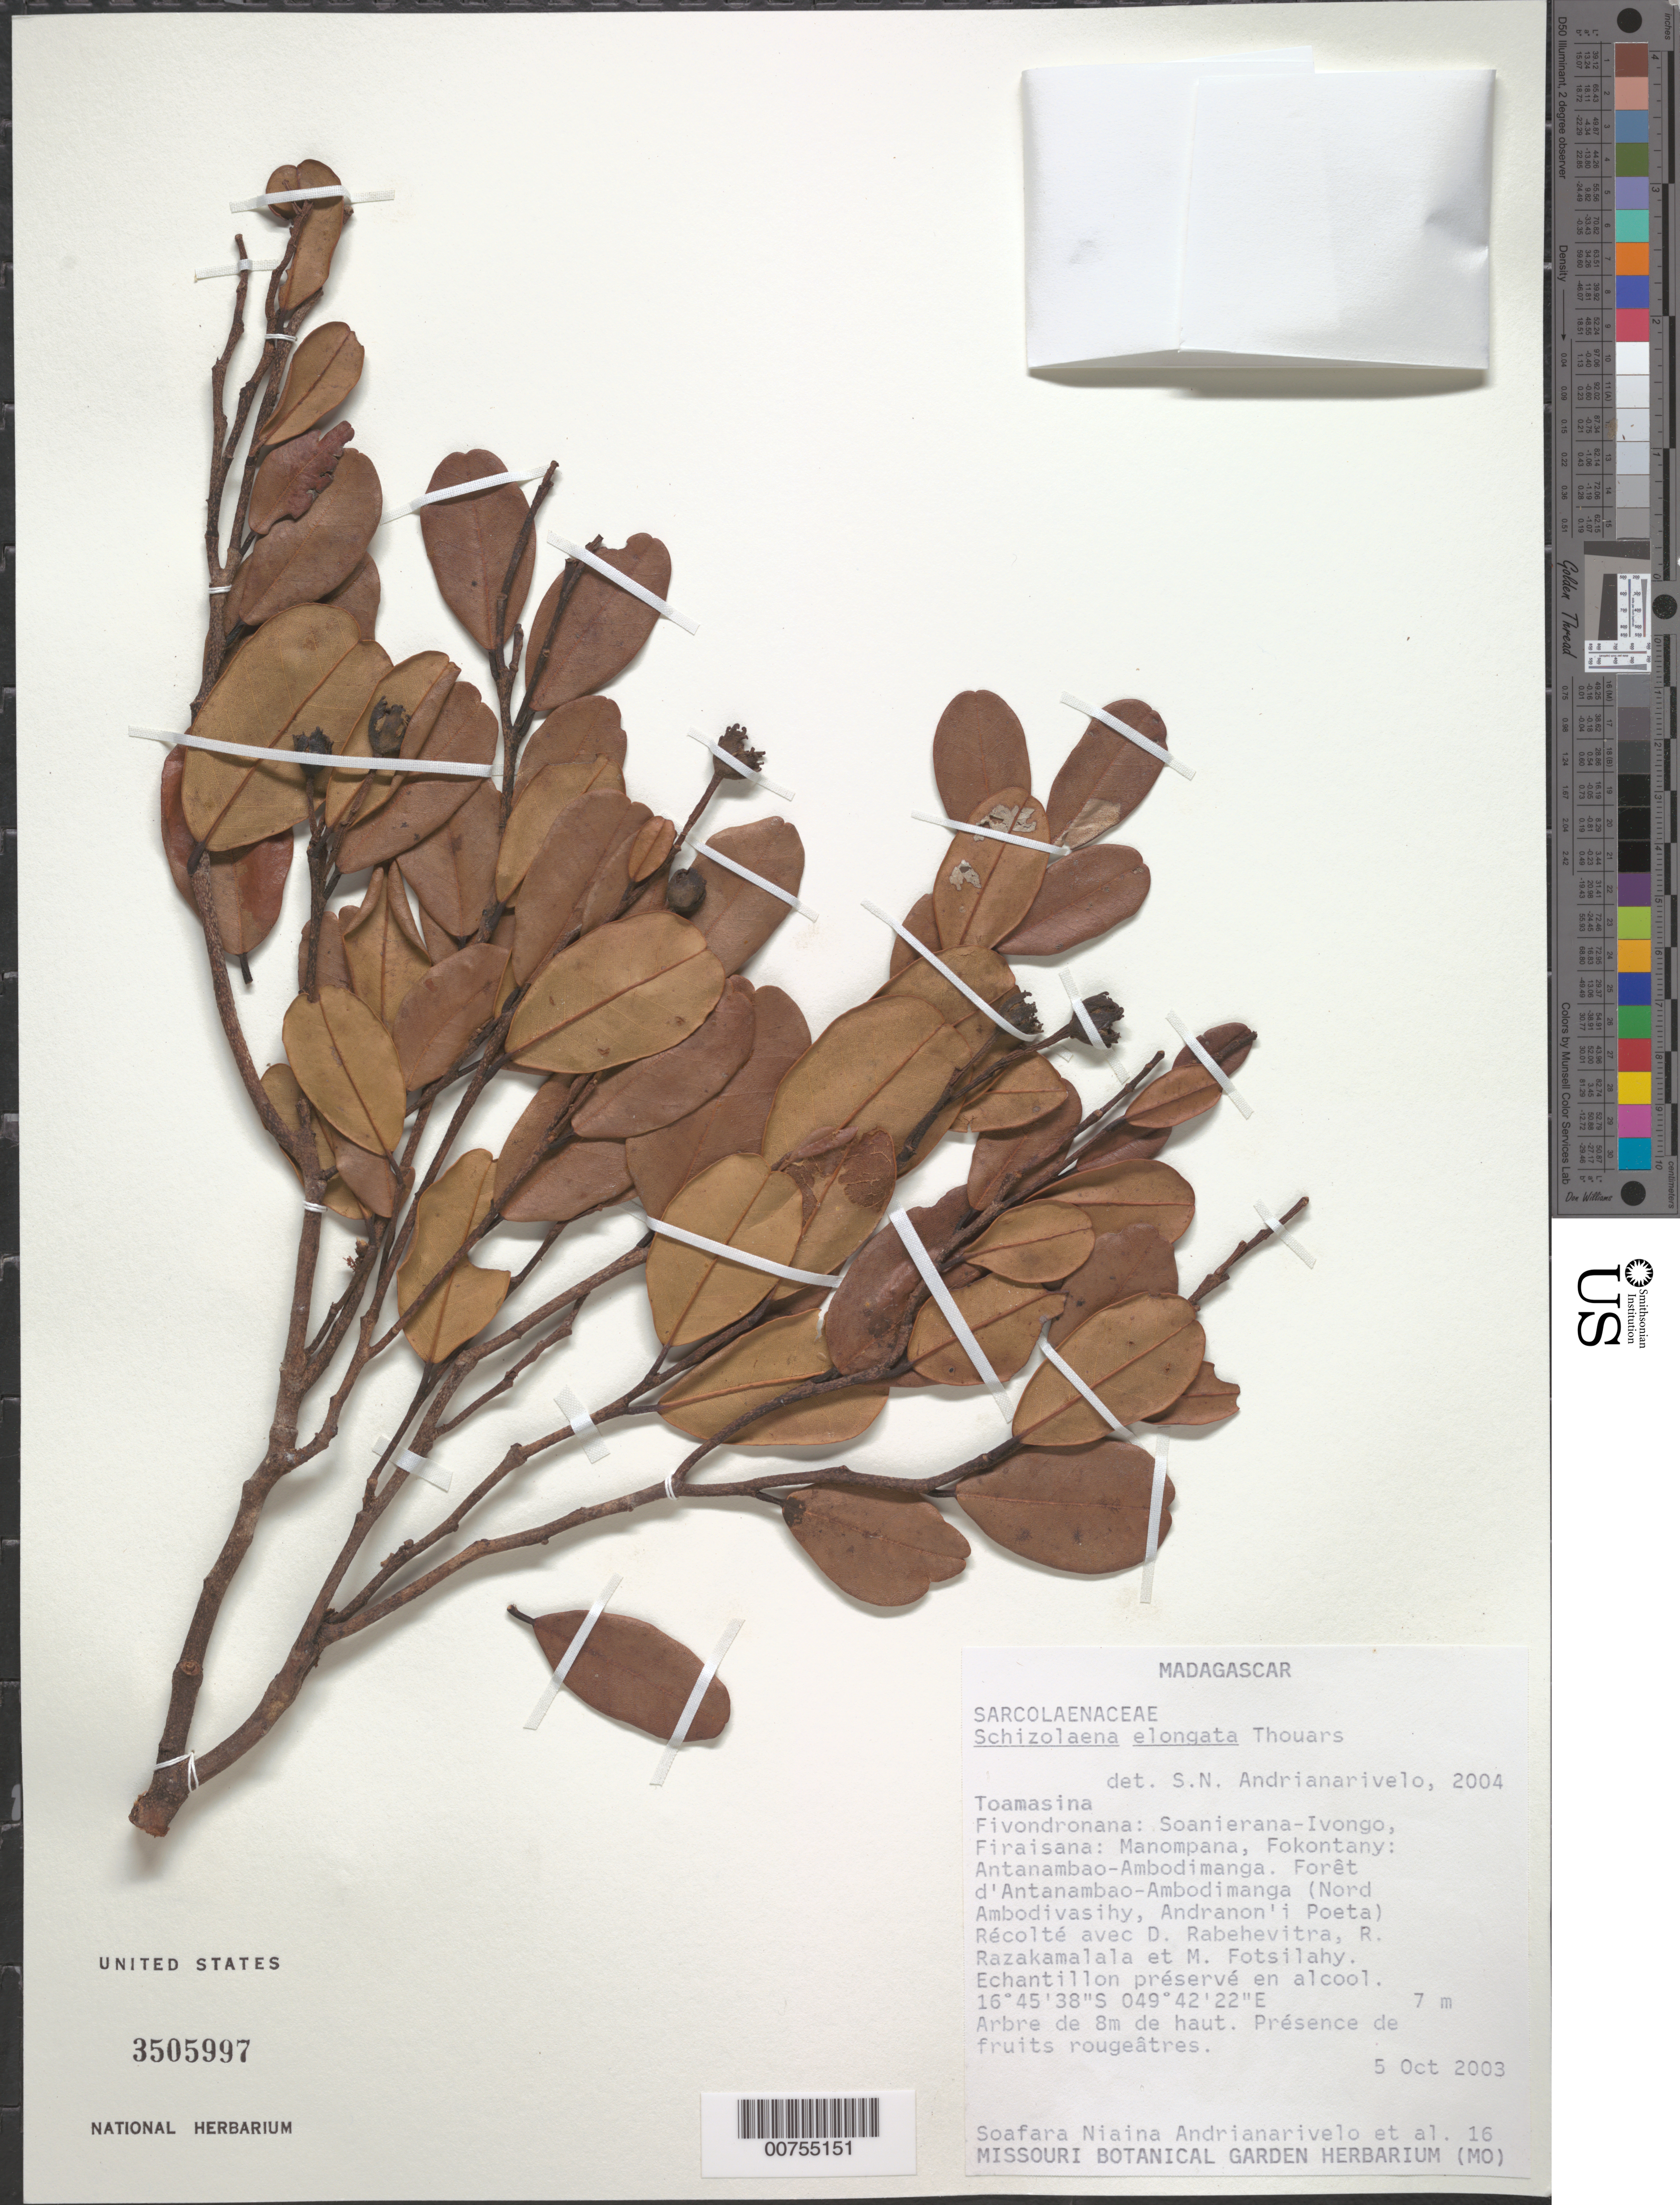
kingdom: Plantae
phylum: Tracheophyta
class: Magnoliopsida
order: Malvales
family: Sarcolaenaceae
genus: Schizolaena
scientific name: Schizolaena elongata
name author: Thouars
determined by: Andrianarivelo, S. N.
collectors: S. Andrianarivelo & et al.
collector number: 16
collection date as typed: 05 Oct 1933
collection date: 1933-10-05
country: Madagascar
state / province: Analanjirofo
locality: Fivondronana: Soanierana-Ivongo, Firaisana: Manompana, Fokontany: Antanambao-Ambodimanga. (Nord Ambodivasihy, Andranon'I Poeta)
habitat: Forest.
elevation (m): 7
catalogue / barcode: US 3505997